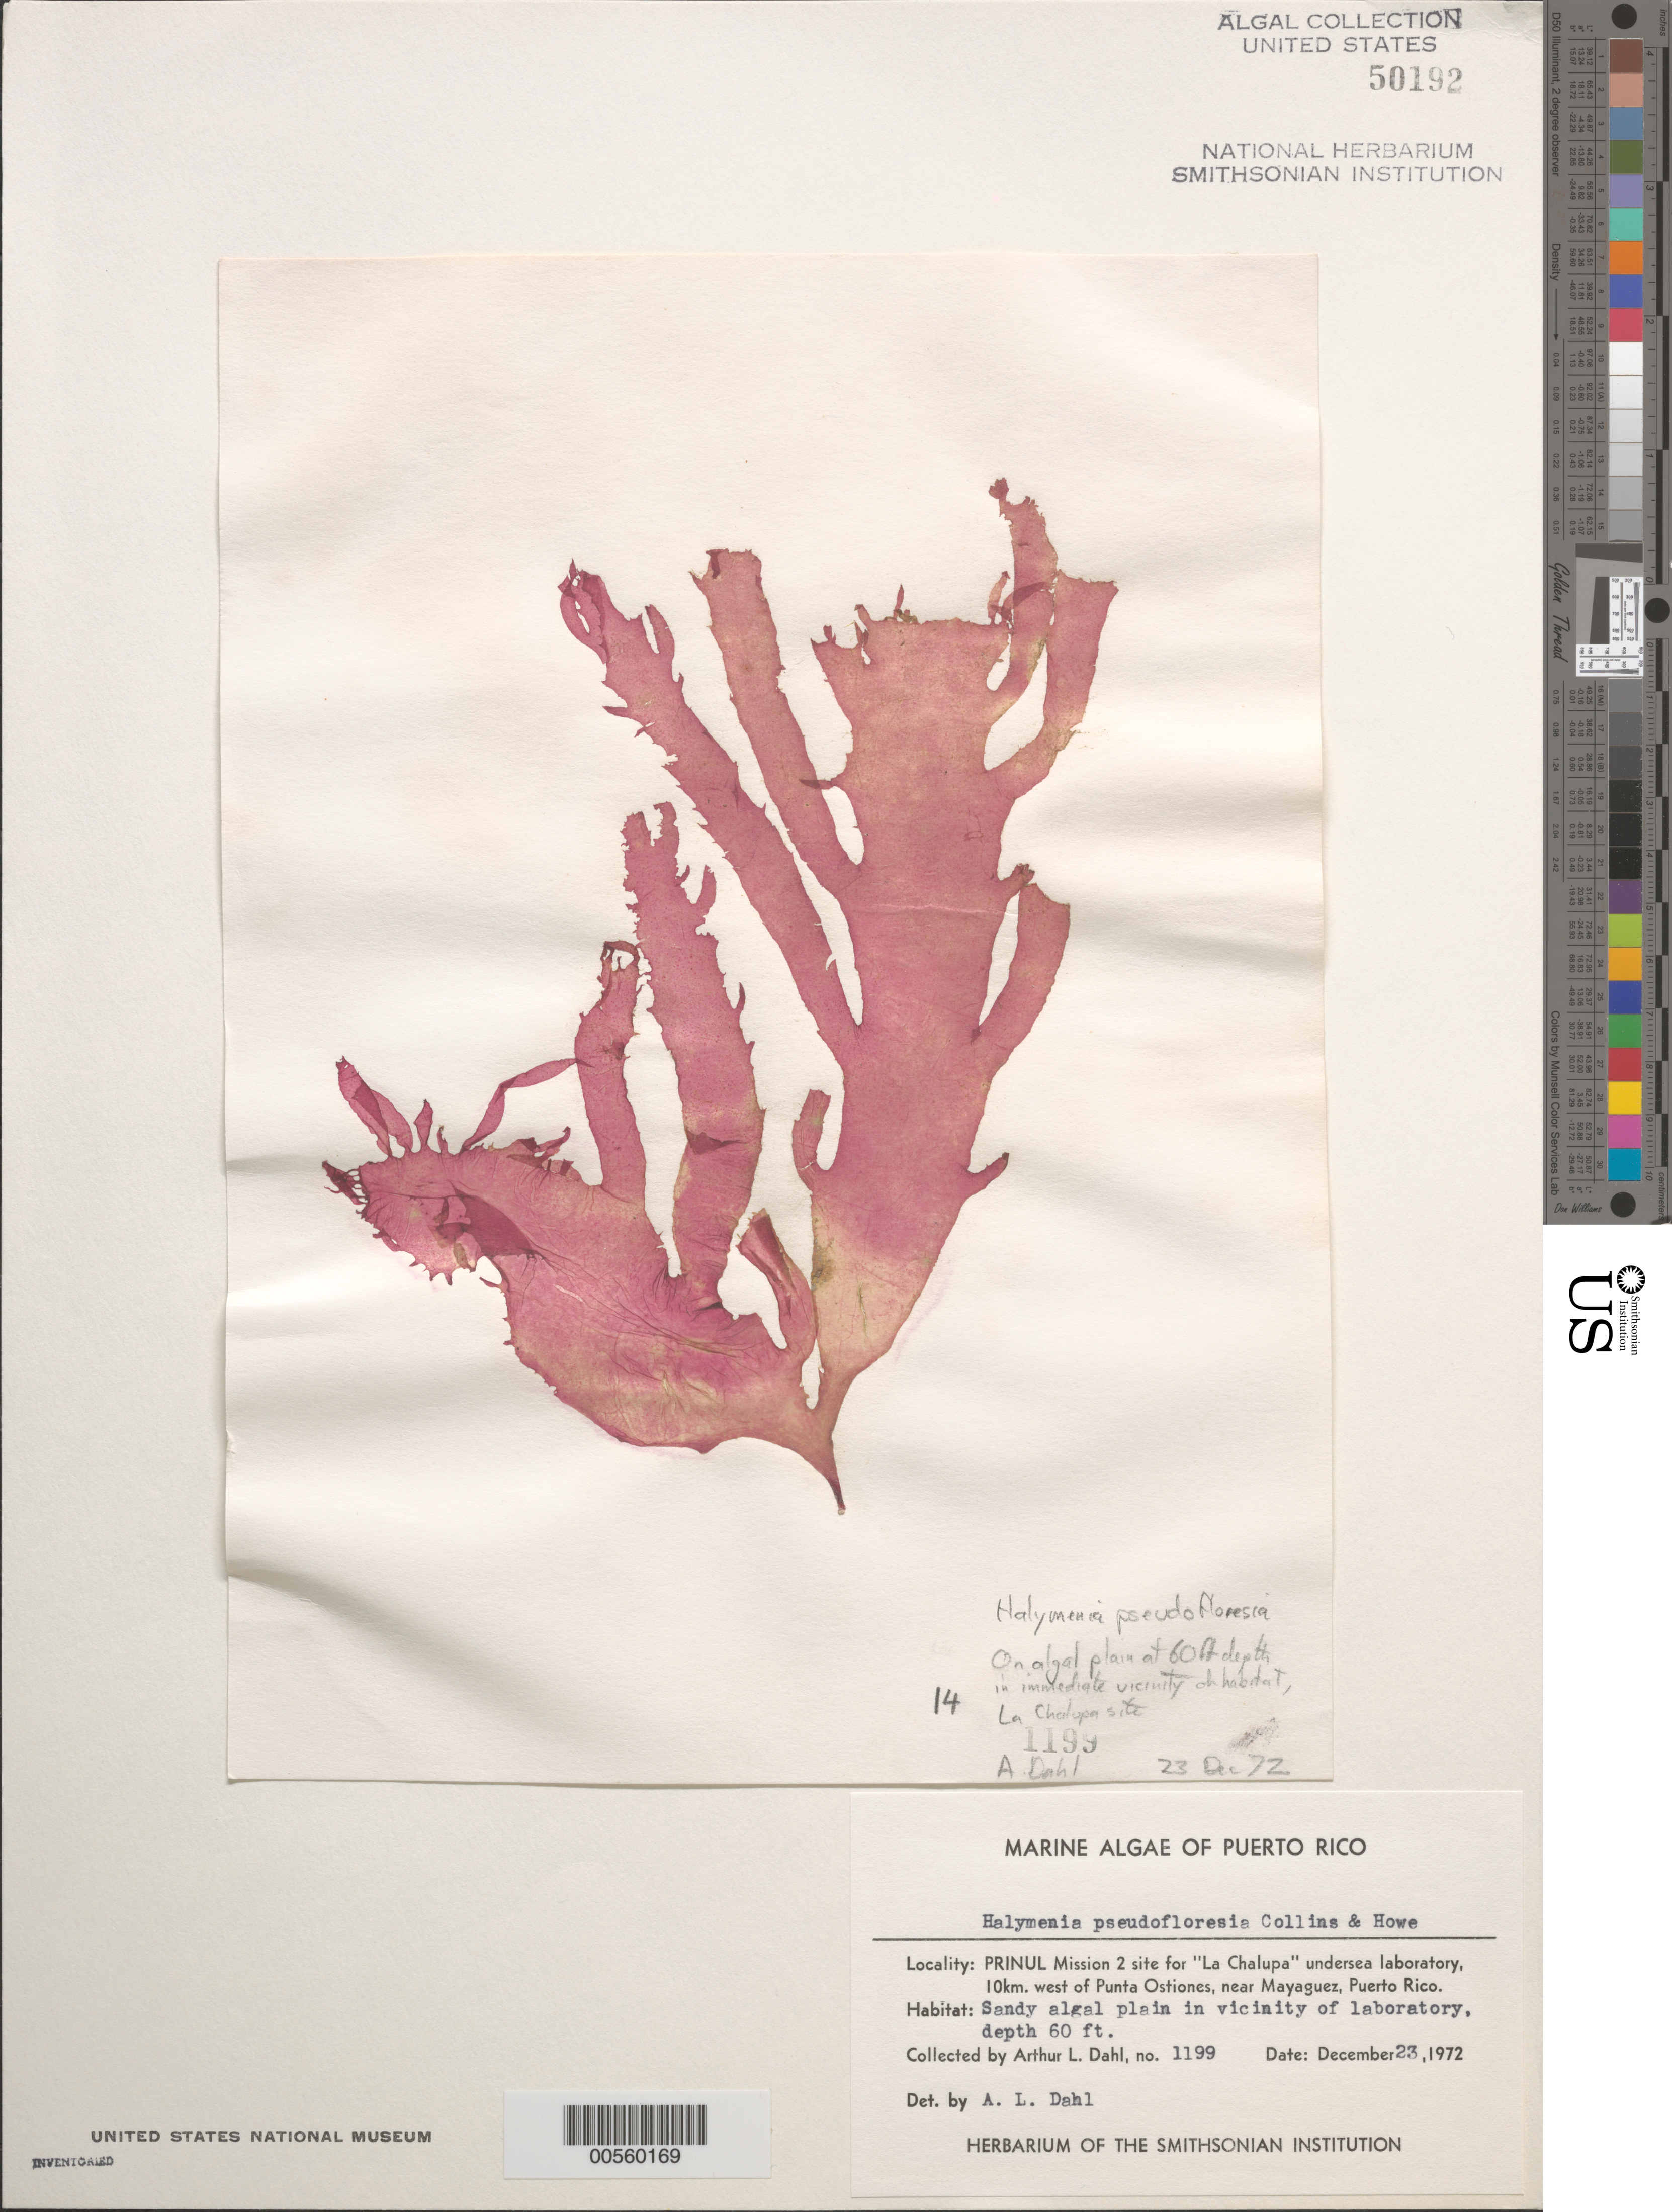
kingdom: Plantae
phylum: Rhodophyta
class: Florideophyceae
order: Halymeniales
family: Halymeniaceae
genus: Halymenia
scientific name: Halymenia pseudofloresia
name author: Collins & M. Howe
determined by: Dahl, A. E.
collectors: A. Dahl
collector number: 1199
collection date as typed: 23 Dec 1972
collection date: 1972-12-23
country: Puerto Rico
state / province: Mayaguez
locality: La chalupa undersea laboratory, 10 km west of punta ostiones, near mayaguez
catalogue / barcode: US 50192